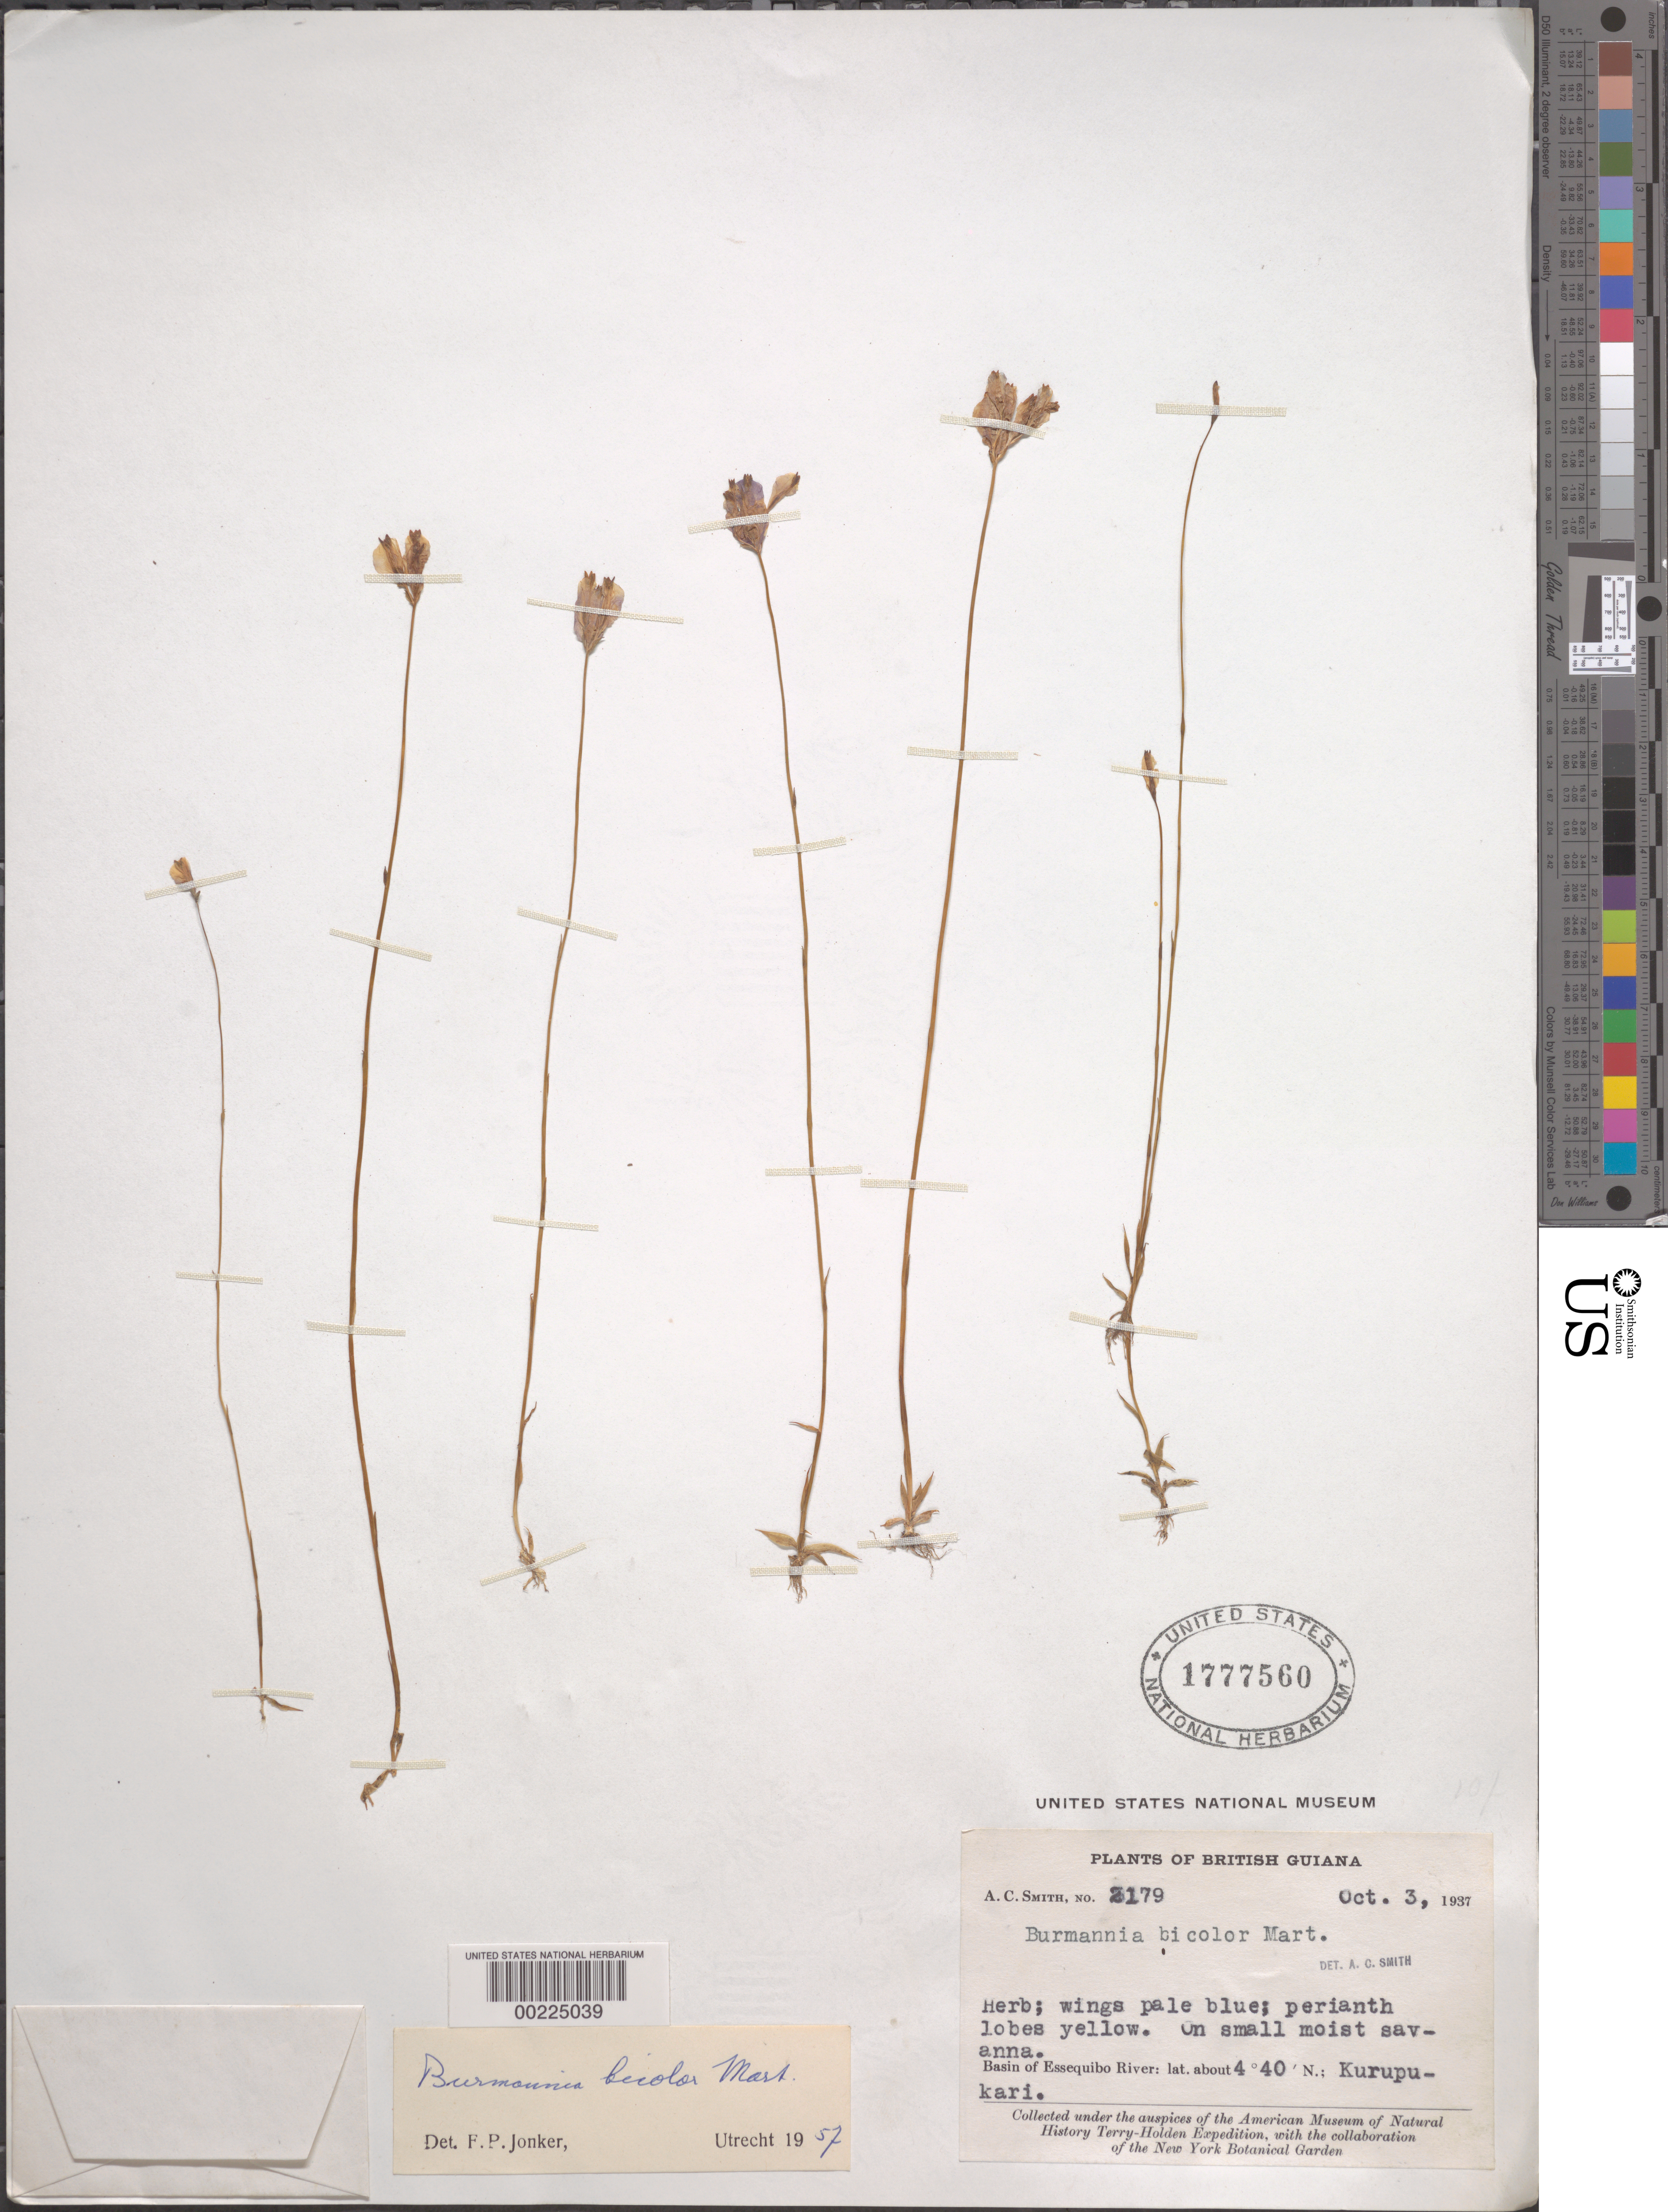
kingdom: Plantae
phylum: Tracheophyta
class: Liliopsida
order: Dioscoreales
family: Burmanniaceae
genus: Burmannia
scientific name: Burmannia bicolor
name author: Mart.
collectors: A. C. Smith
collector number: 2179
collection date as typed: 03 Oct 1937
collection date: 1937-10-03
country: Guyana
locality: Basin essequibo river, kurupukari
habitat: On small moist savanna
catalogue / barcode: US 1777560